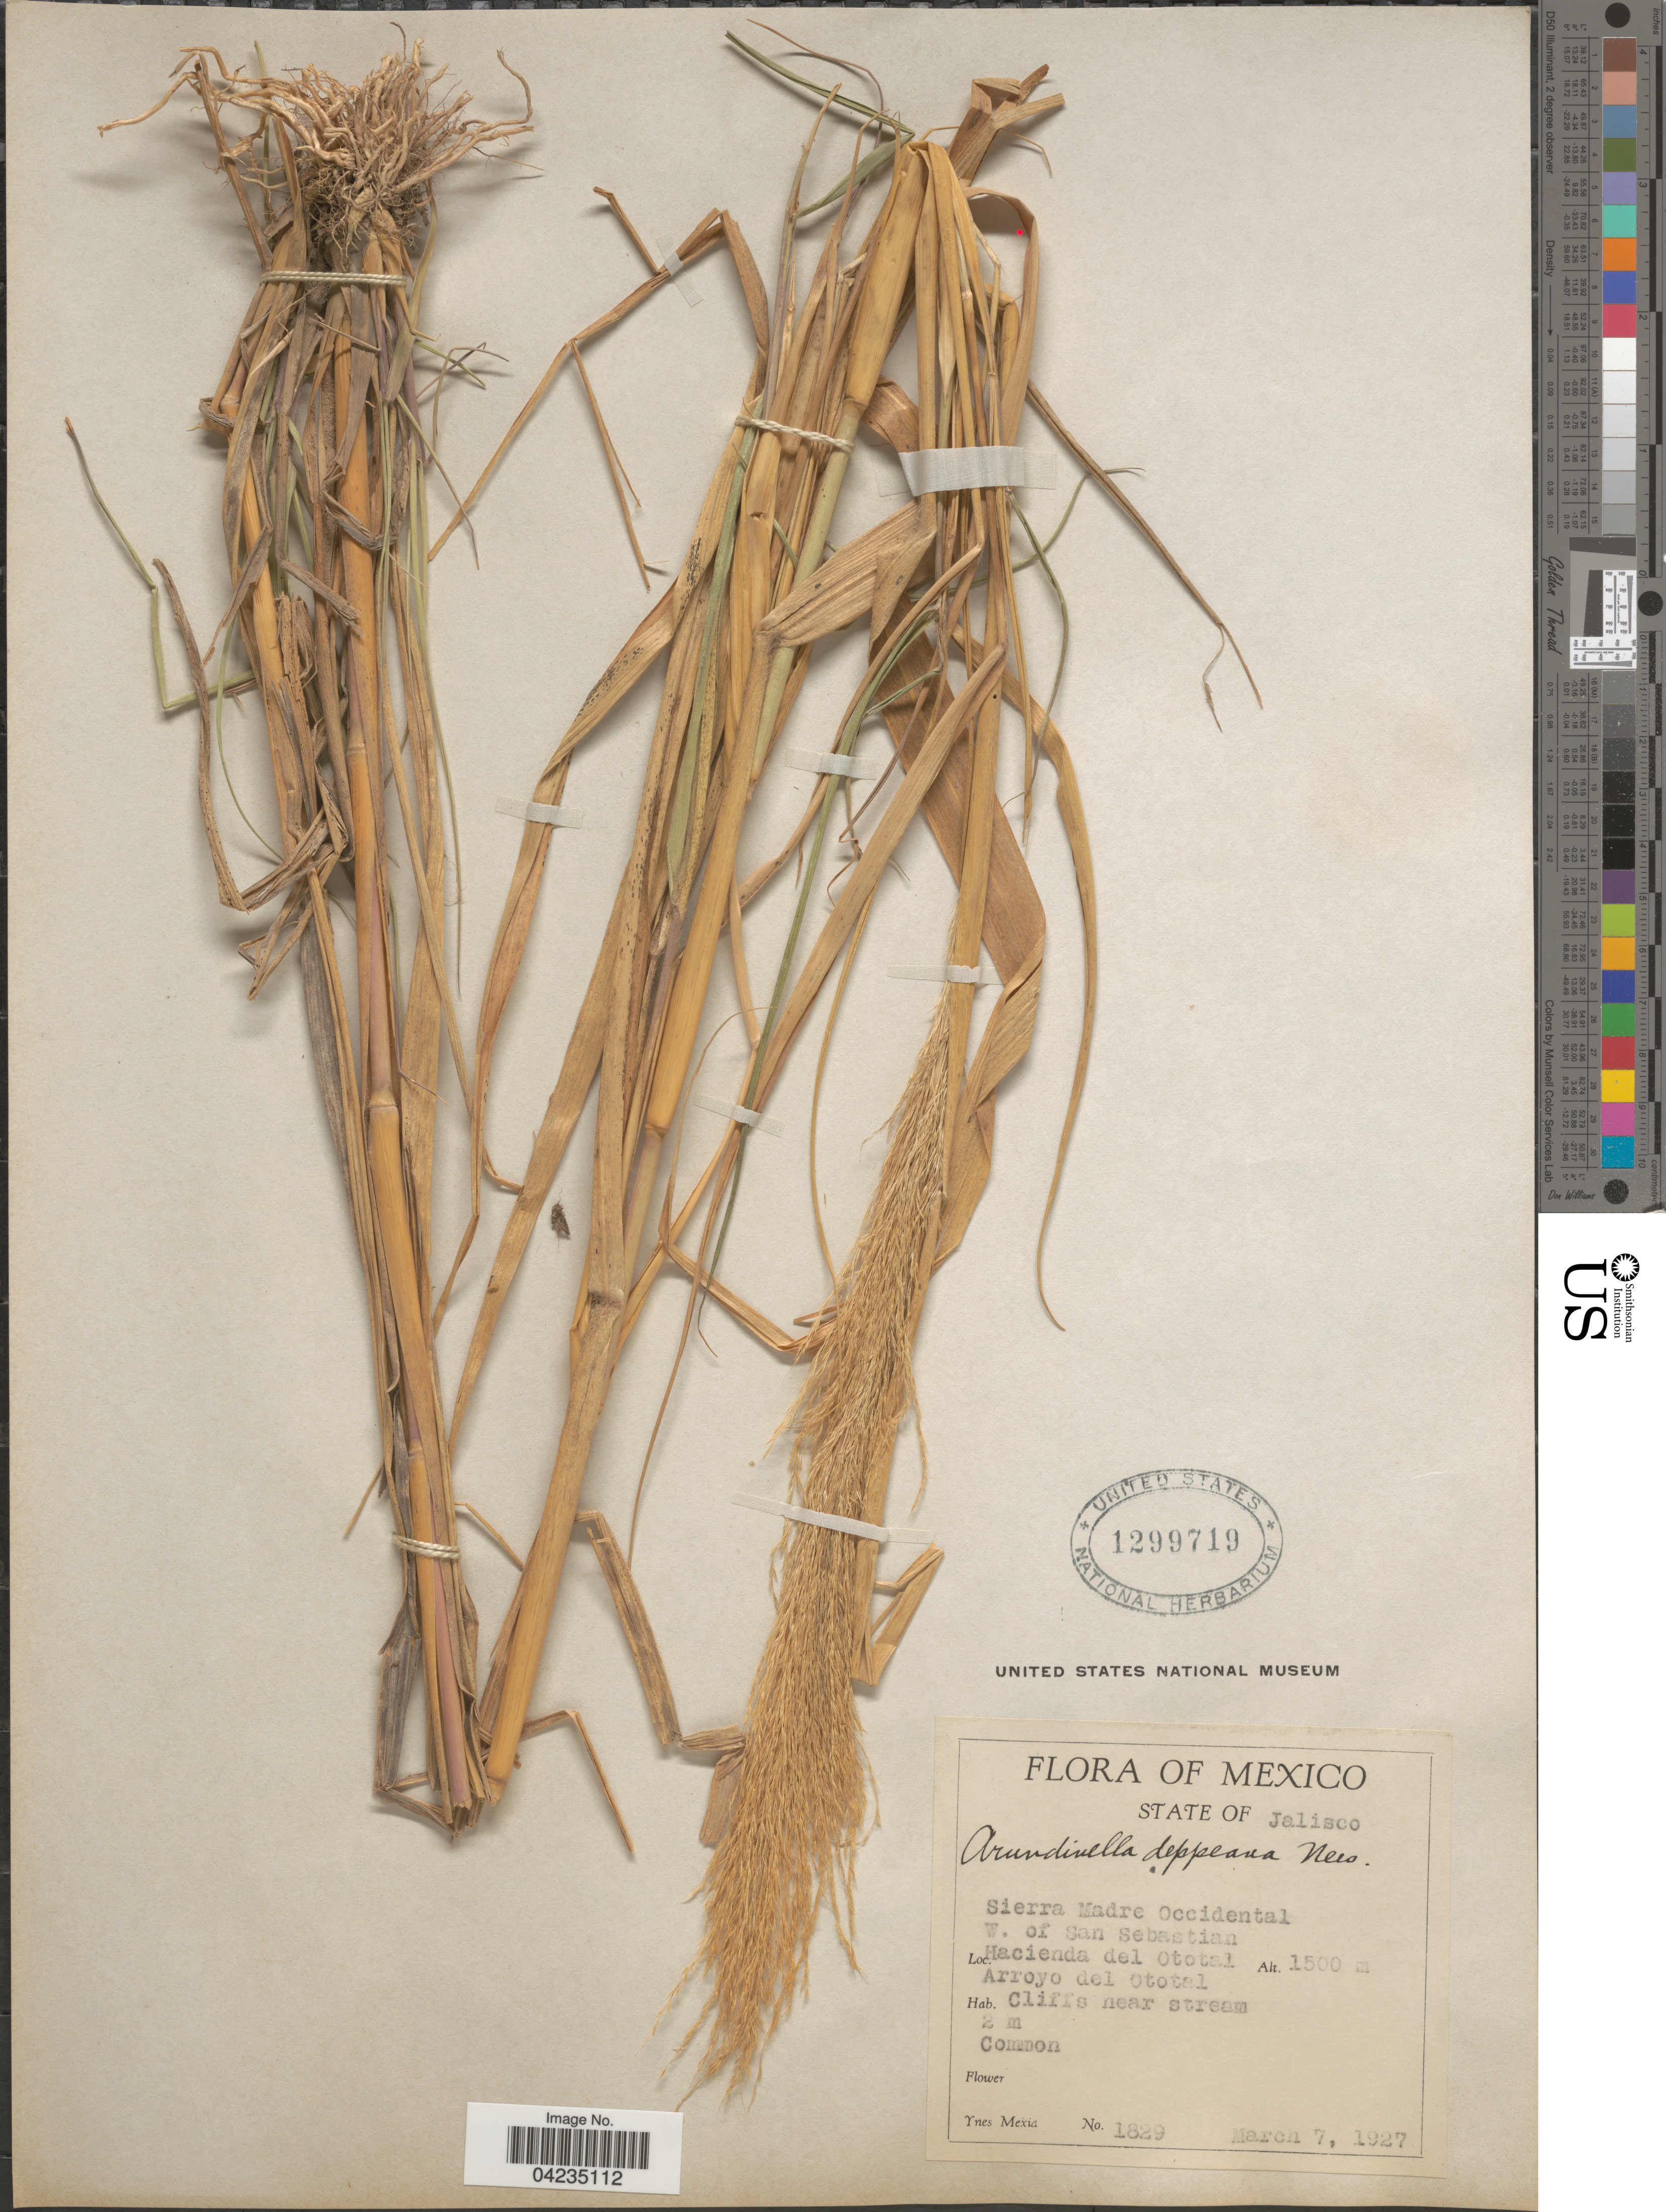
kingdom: Plantae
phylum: Tracheophyta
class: Liliopsida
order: Poales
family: Poaceae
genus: Arundinella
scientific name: Arundinella deppeana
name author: Nees ex Steud.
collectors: Y. Mexia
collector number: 1829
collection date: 1927-03-07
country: Mexico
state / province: Jalisco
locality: Sierra Madre Occidental. W. of San Sebastian. Hacienda del Ototal. Arroyo del Ototal.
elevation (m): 1500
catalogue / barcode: US 1299719